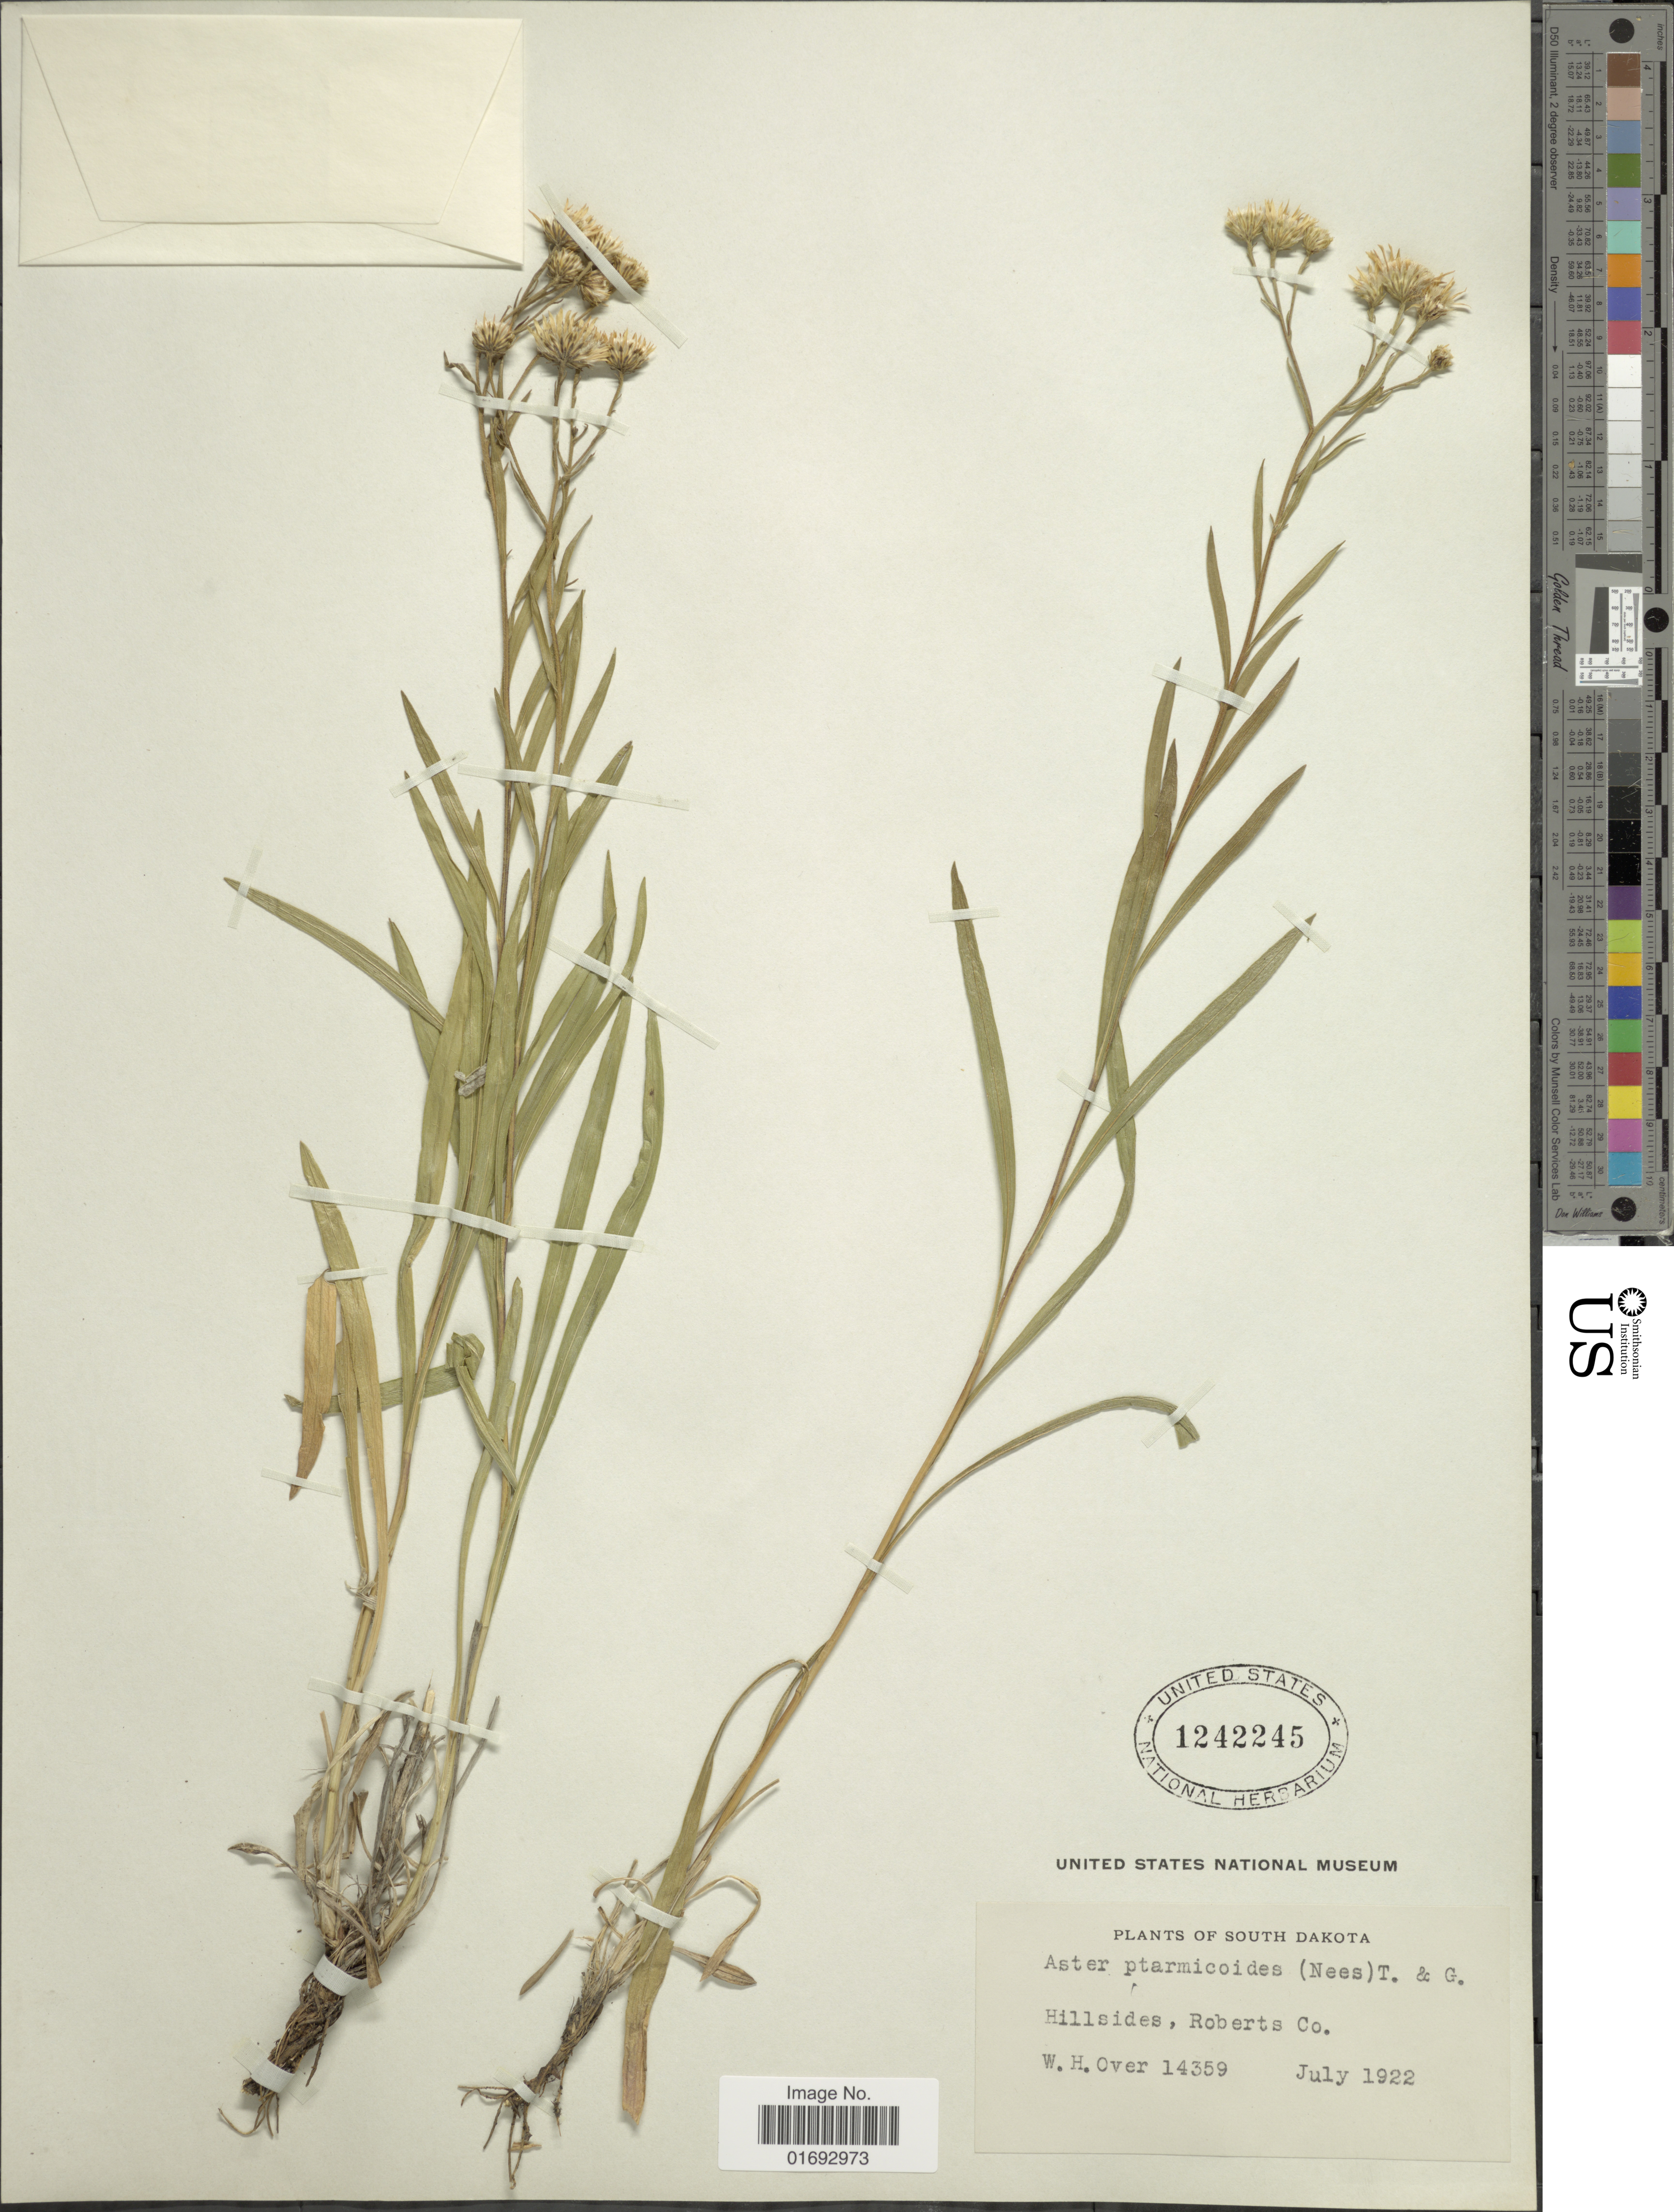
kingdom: Plantae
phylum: Tracheophyta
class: Magnoliopsida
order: Asterales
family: Asteraceae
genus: Oligoneuron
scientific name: Oligoneuron album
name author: (Nutt.) G.L. Nesom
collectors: W. Over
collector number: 14359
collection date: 1922-07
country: United States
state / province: South Dakota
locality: Hillsides, Roberts Co.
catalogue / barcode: US 1242245